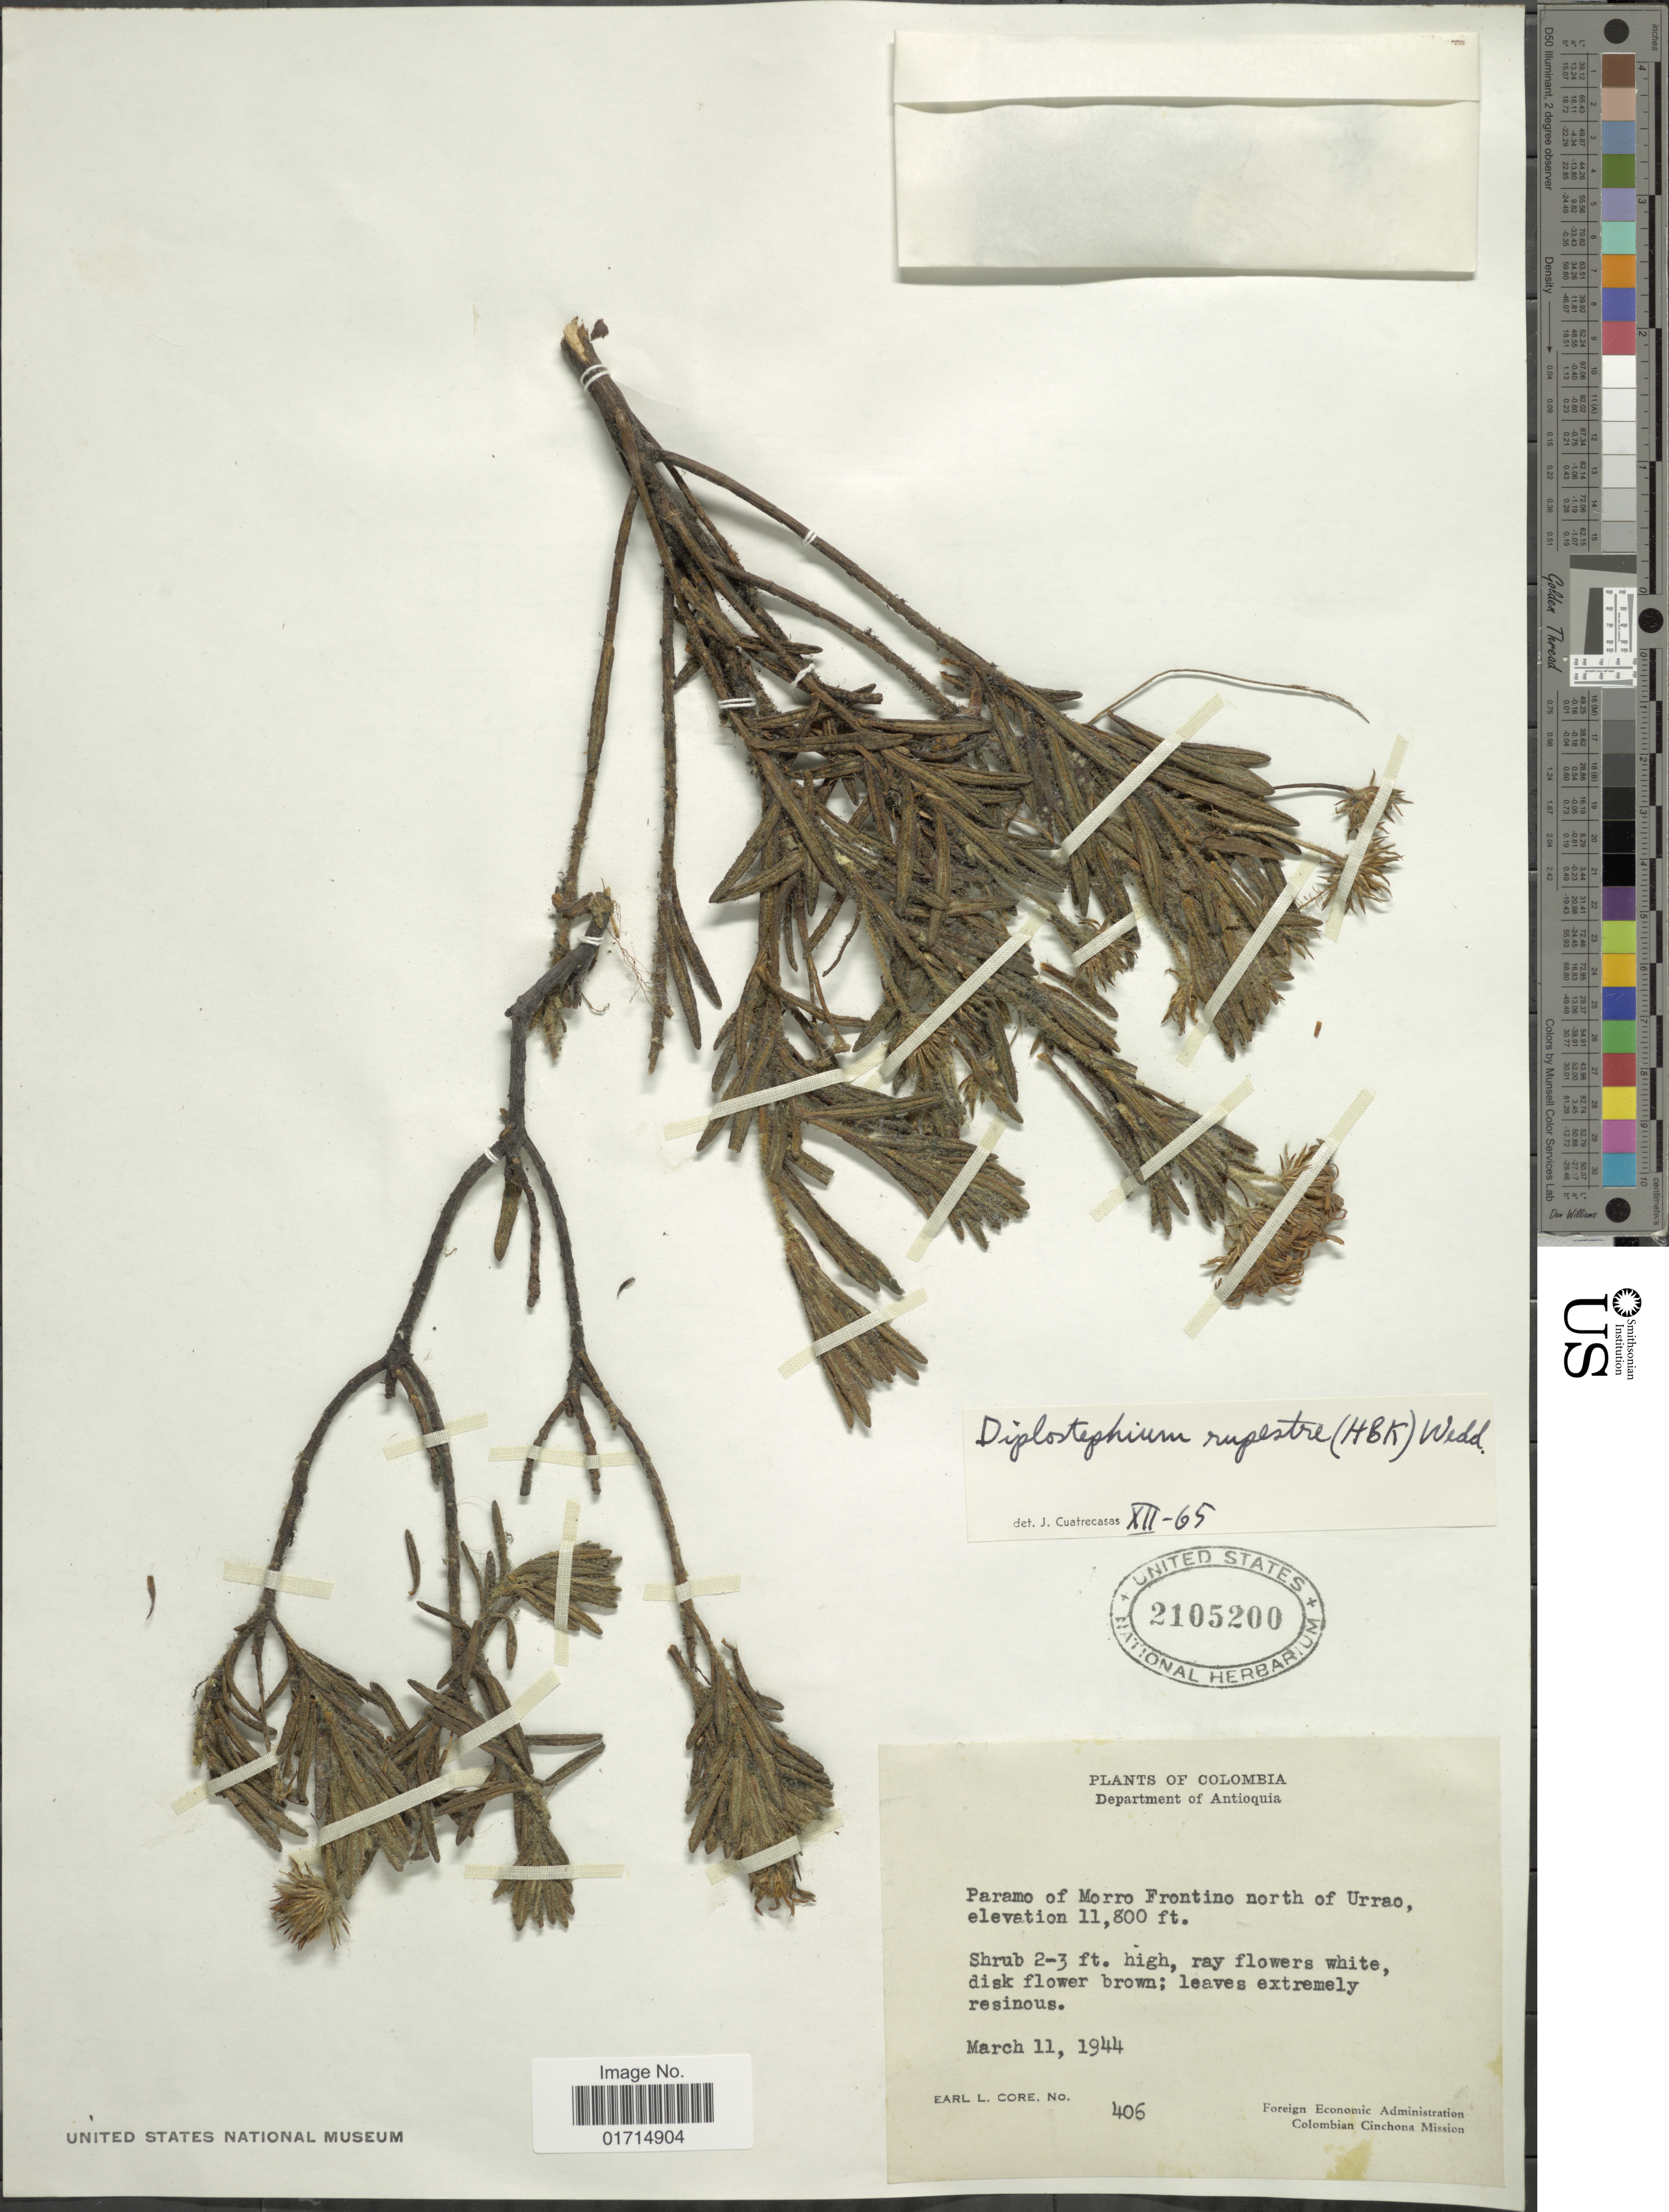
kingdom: Plantae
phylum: Tracheophyta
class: Magnoliopsida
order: Asterales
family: Asteraceae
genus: Diplostephium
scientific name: Diplostephium rupestre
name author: (Kunth) Wedd.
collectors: E. L. Core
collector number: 406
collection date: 1944-03-11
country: Colombia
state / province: Antioquia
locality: Colombia. Department of Antioquia. Paramo of Morro Frontino north of Urrao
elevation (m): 3597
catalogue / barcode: US 2105200